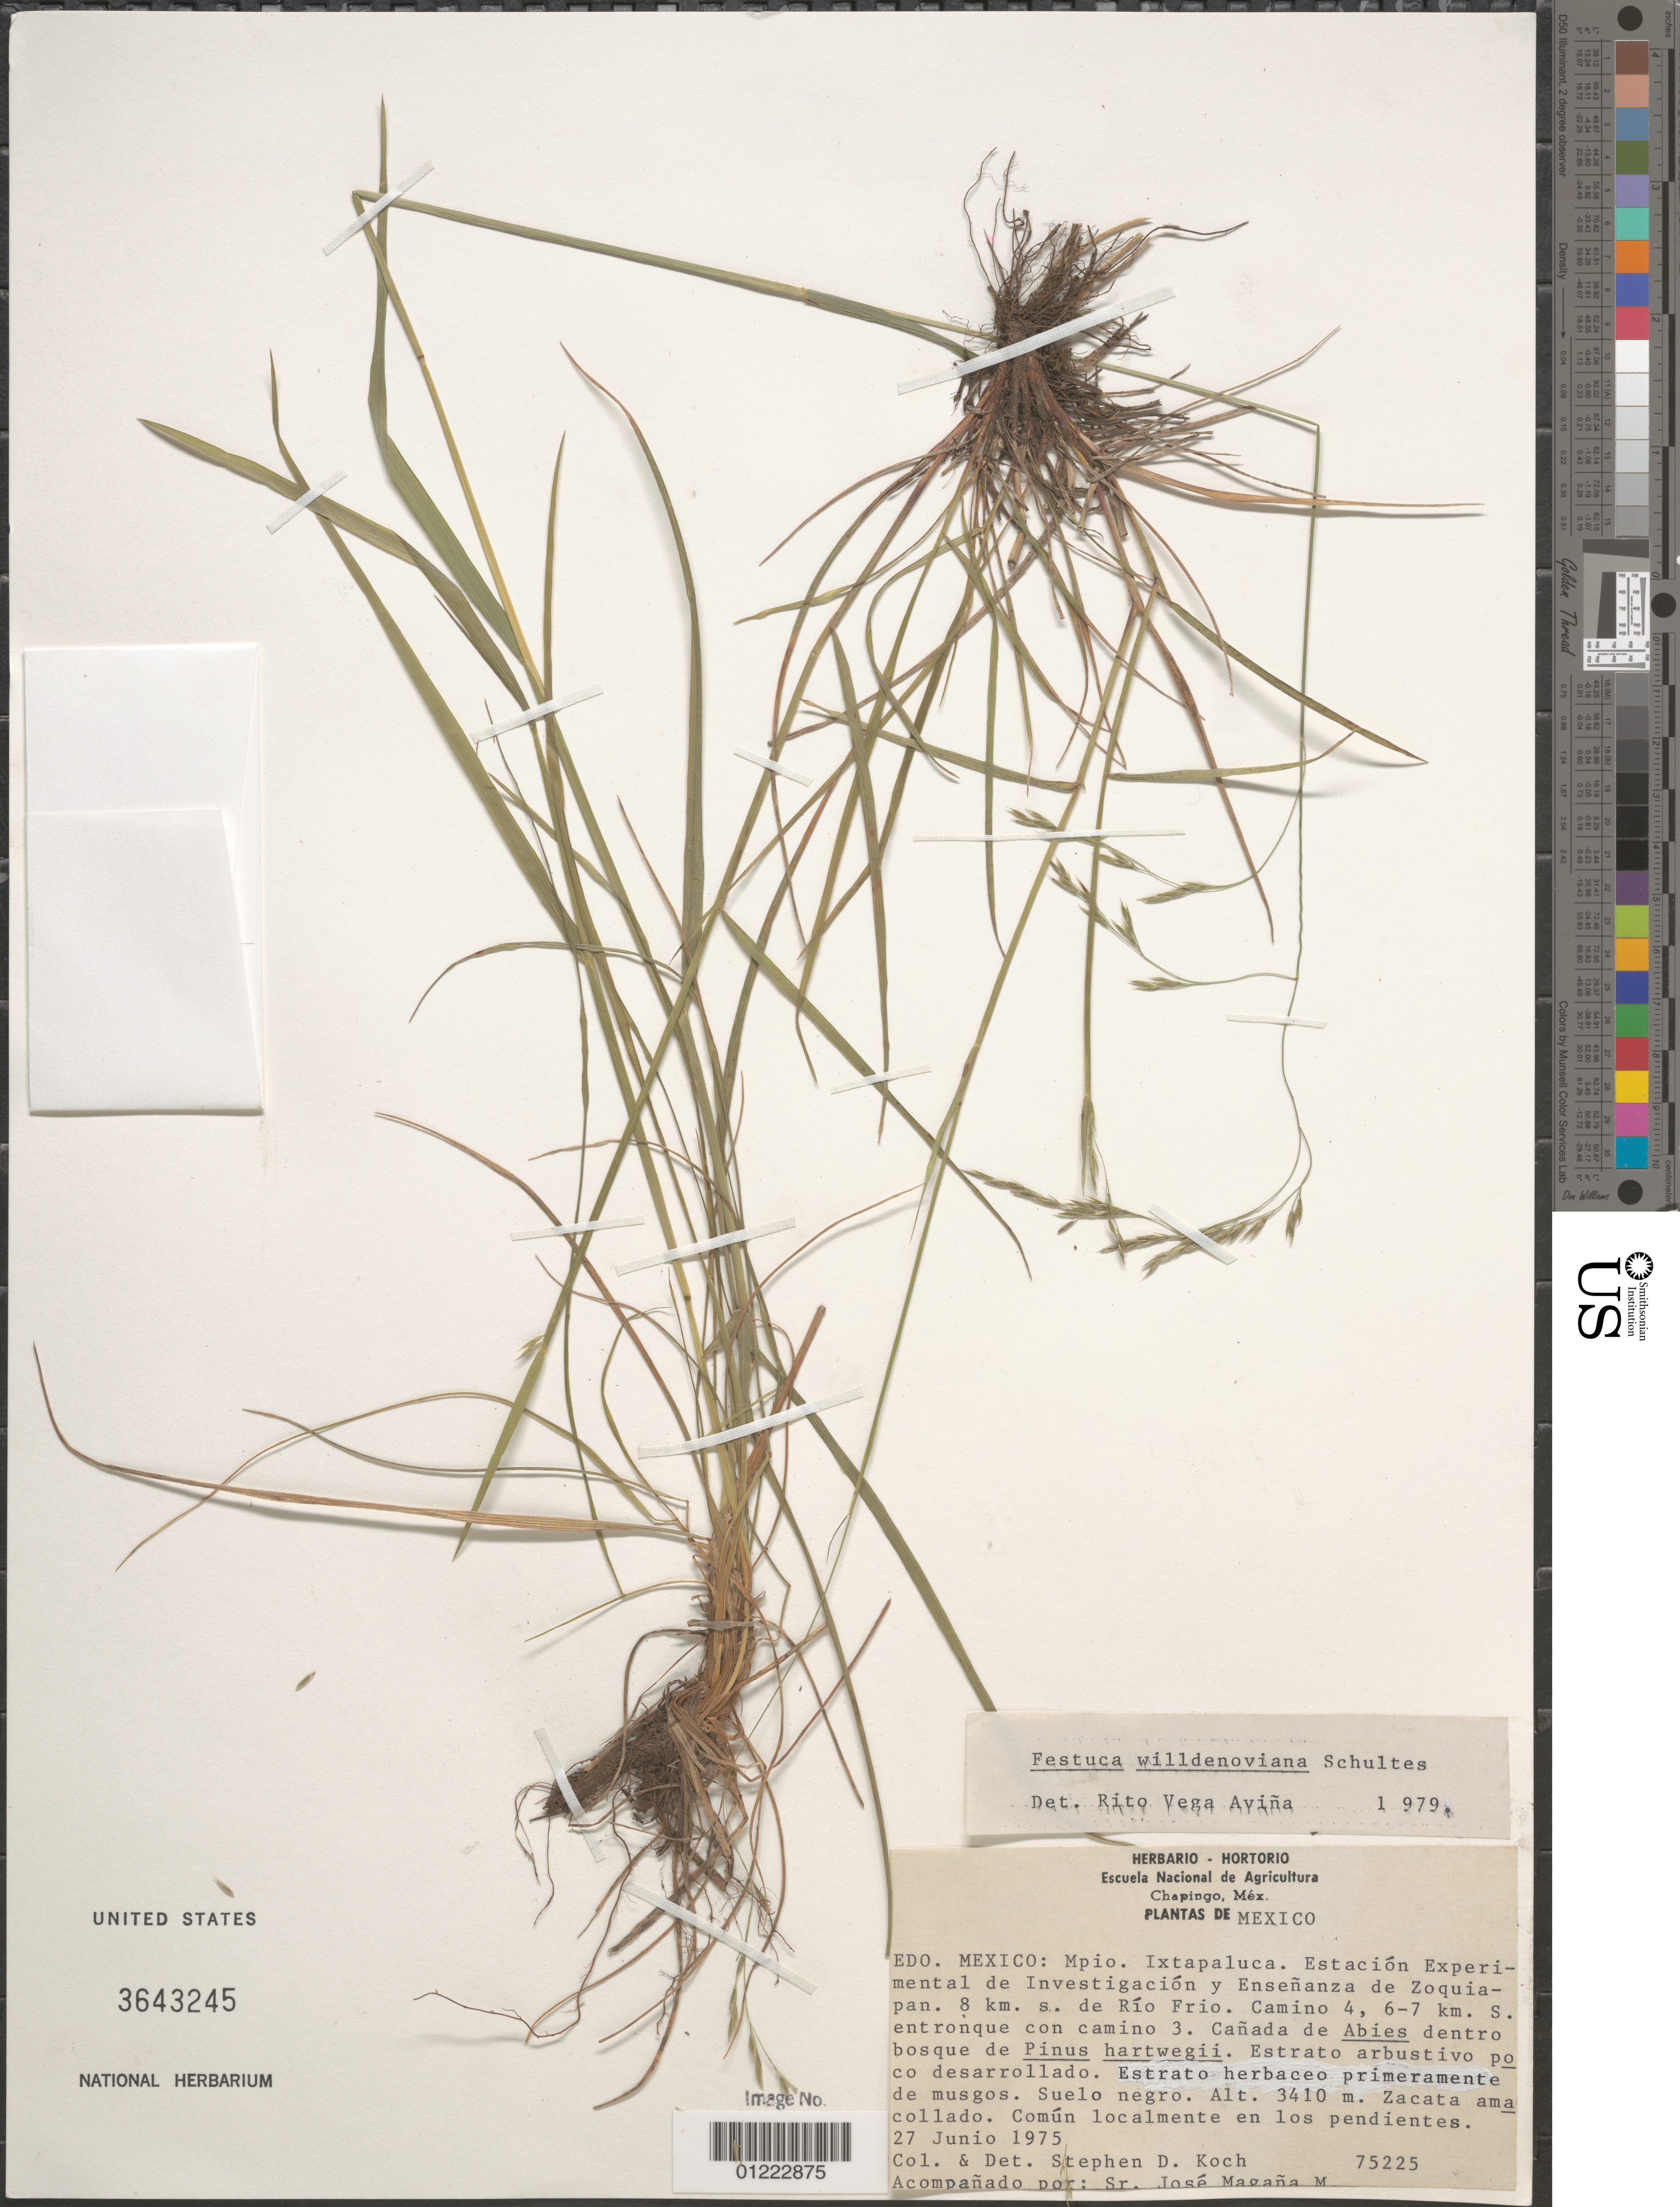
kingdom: Plantae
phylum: Tracheophyta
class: Liliopsida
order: Poales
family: Poaceae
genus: Festuca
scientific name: Festuca willdenowiana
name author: Schult. & Schult. f.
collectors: S. D. Koch & J. L. Magaña M.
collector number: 75225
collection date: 1975-06-27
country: Mexico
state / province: México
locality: Mpio. Ixtapaluca. Estación Experimental de Investigación and Enseñanza de Zoquiapan. 8 Km. S. de Río Frió.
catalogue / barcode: US 3643245